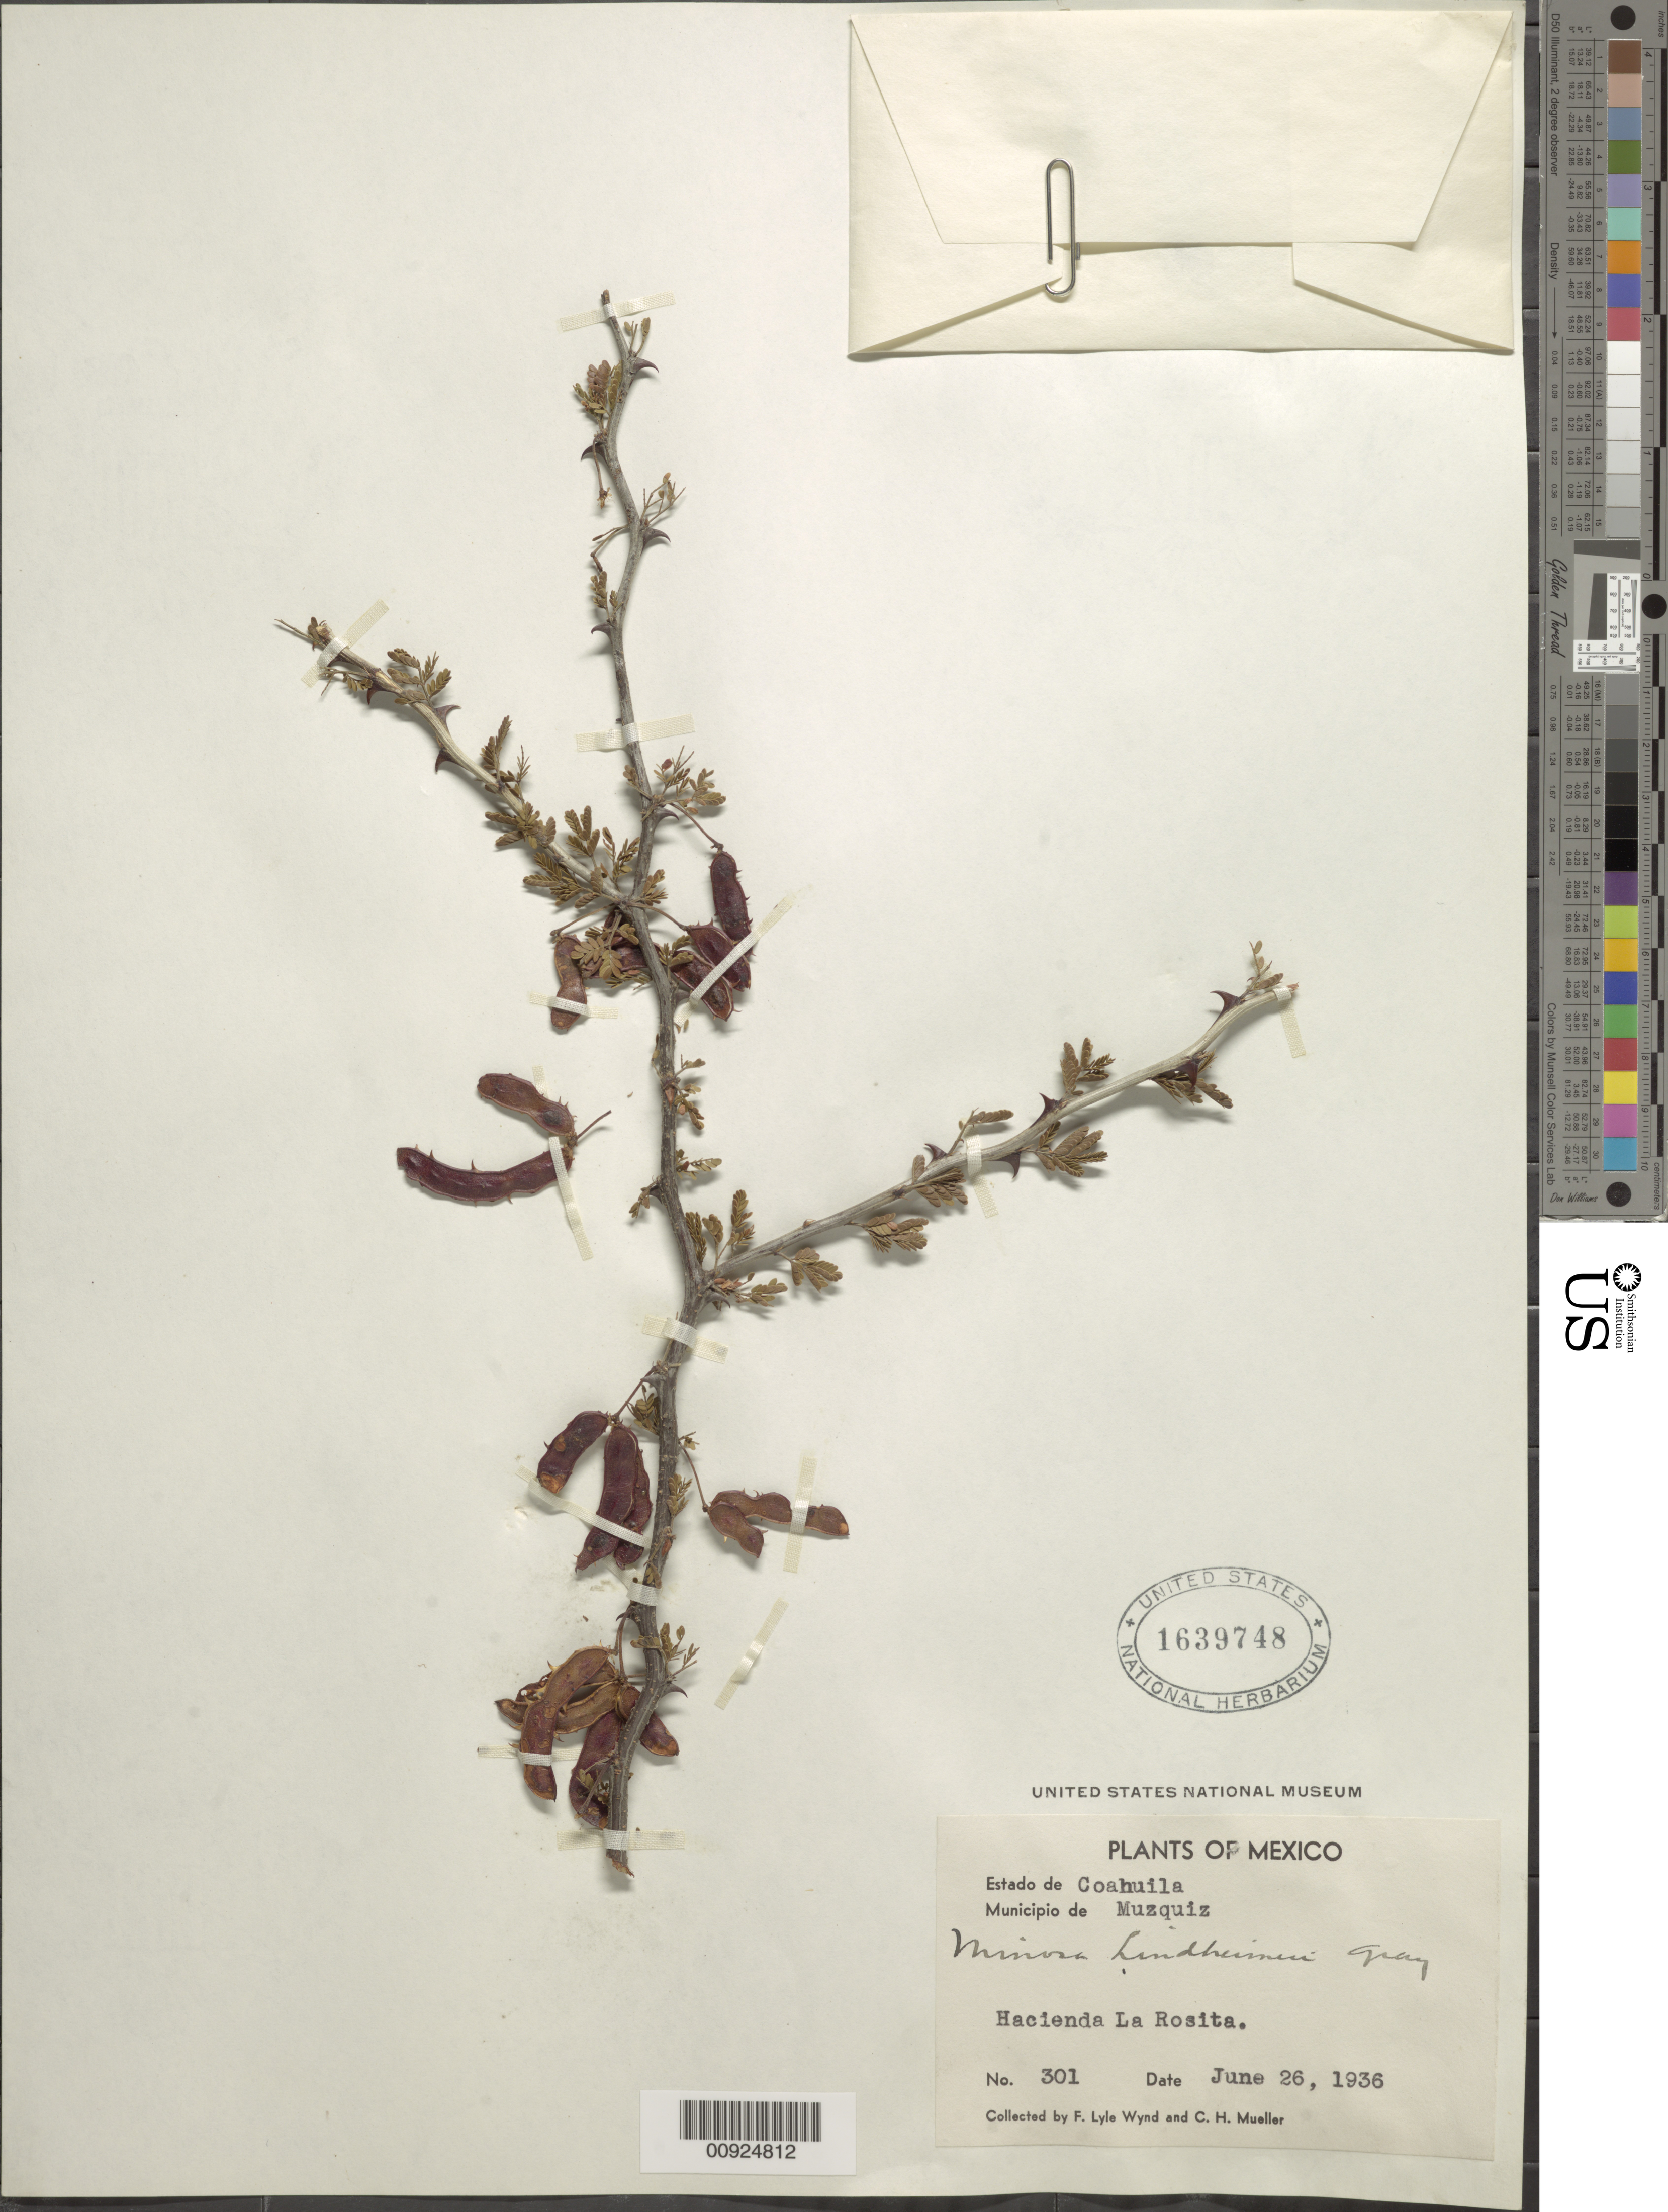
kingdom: Plantae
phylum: Tracheophyta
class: Magnoliopsida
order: Fabales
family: Fabaceae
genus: Mimosa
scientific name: Mimosa lindheimeri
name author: A. Gray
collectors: F. L. Wynd & C. H. Mueller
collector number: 301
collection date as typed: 26 Jun 1936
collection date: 1936-06-26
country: Mexico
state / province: Coahuila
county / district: Múzquiz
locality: Estado de Coahuila, Municipio de Múzquiz, Hacienda La Rosita.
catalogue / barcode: US 1639748